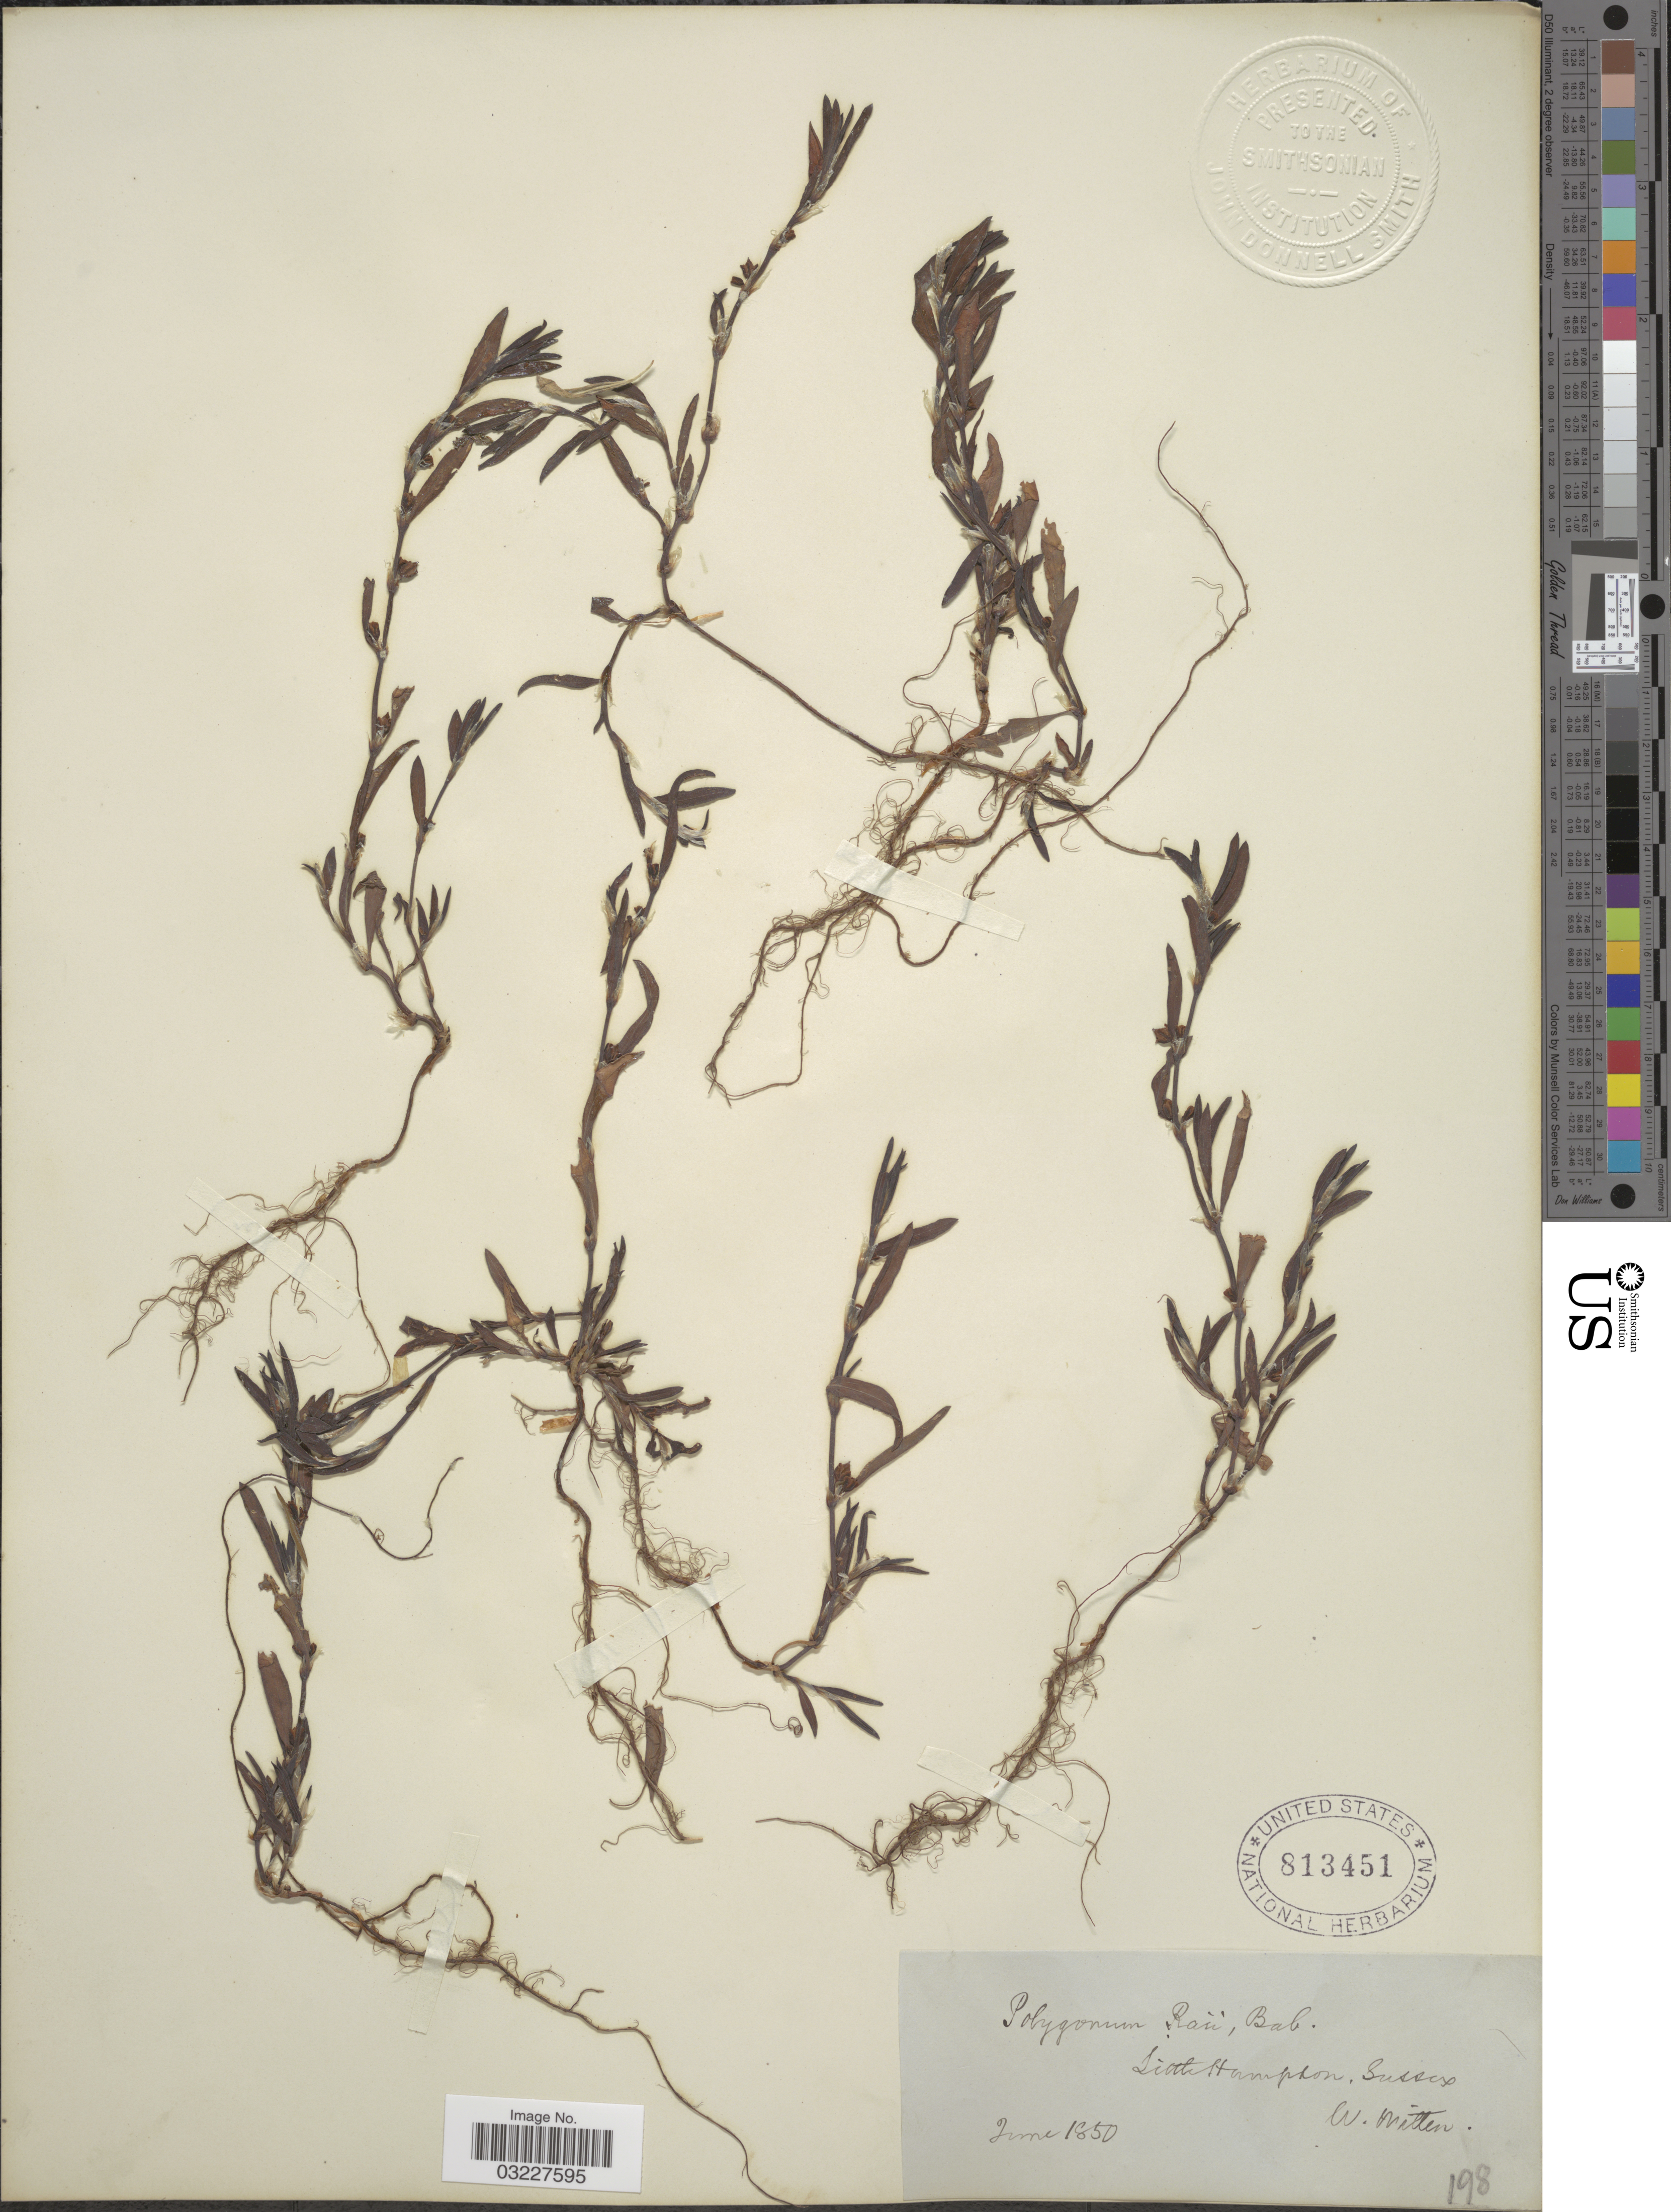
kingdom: Plantae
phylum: Tracheophyta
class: Magnoliopsida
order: Caryophyllales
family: Polygonaceae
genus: Polygonum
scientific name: Polygonum raii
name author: Bab.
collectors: W. Witten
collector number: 198?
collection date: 1850-06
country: United Kingdom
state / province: England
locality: Little Hampton, Sussex.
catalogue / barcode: US 813451